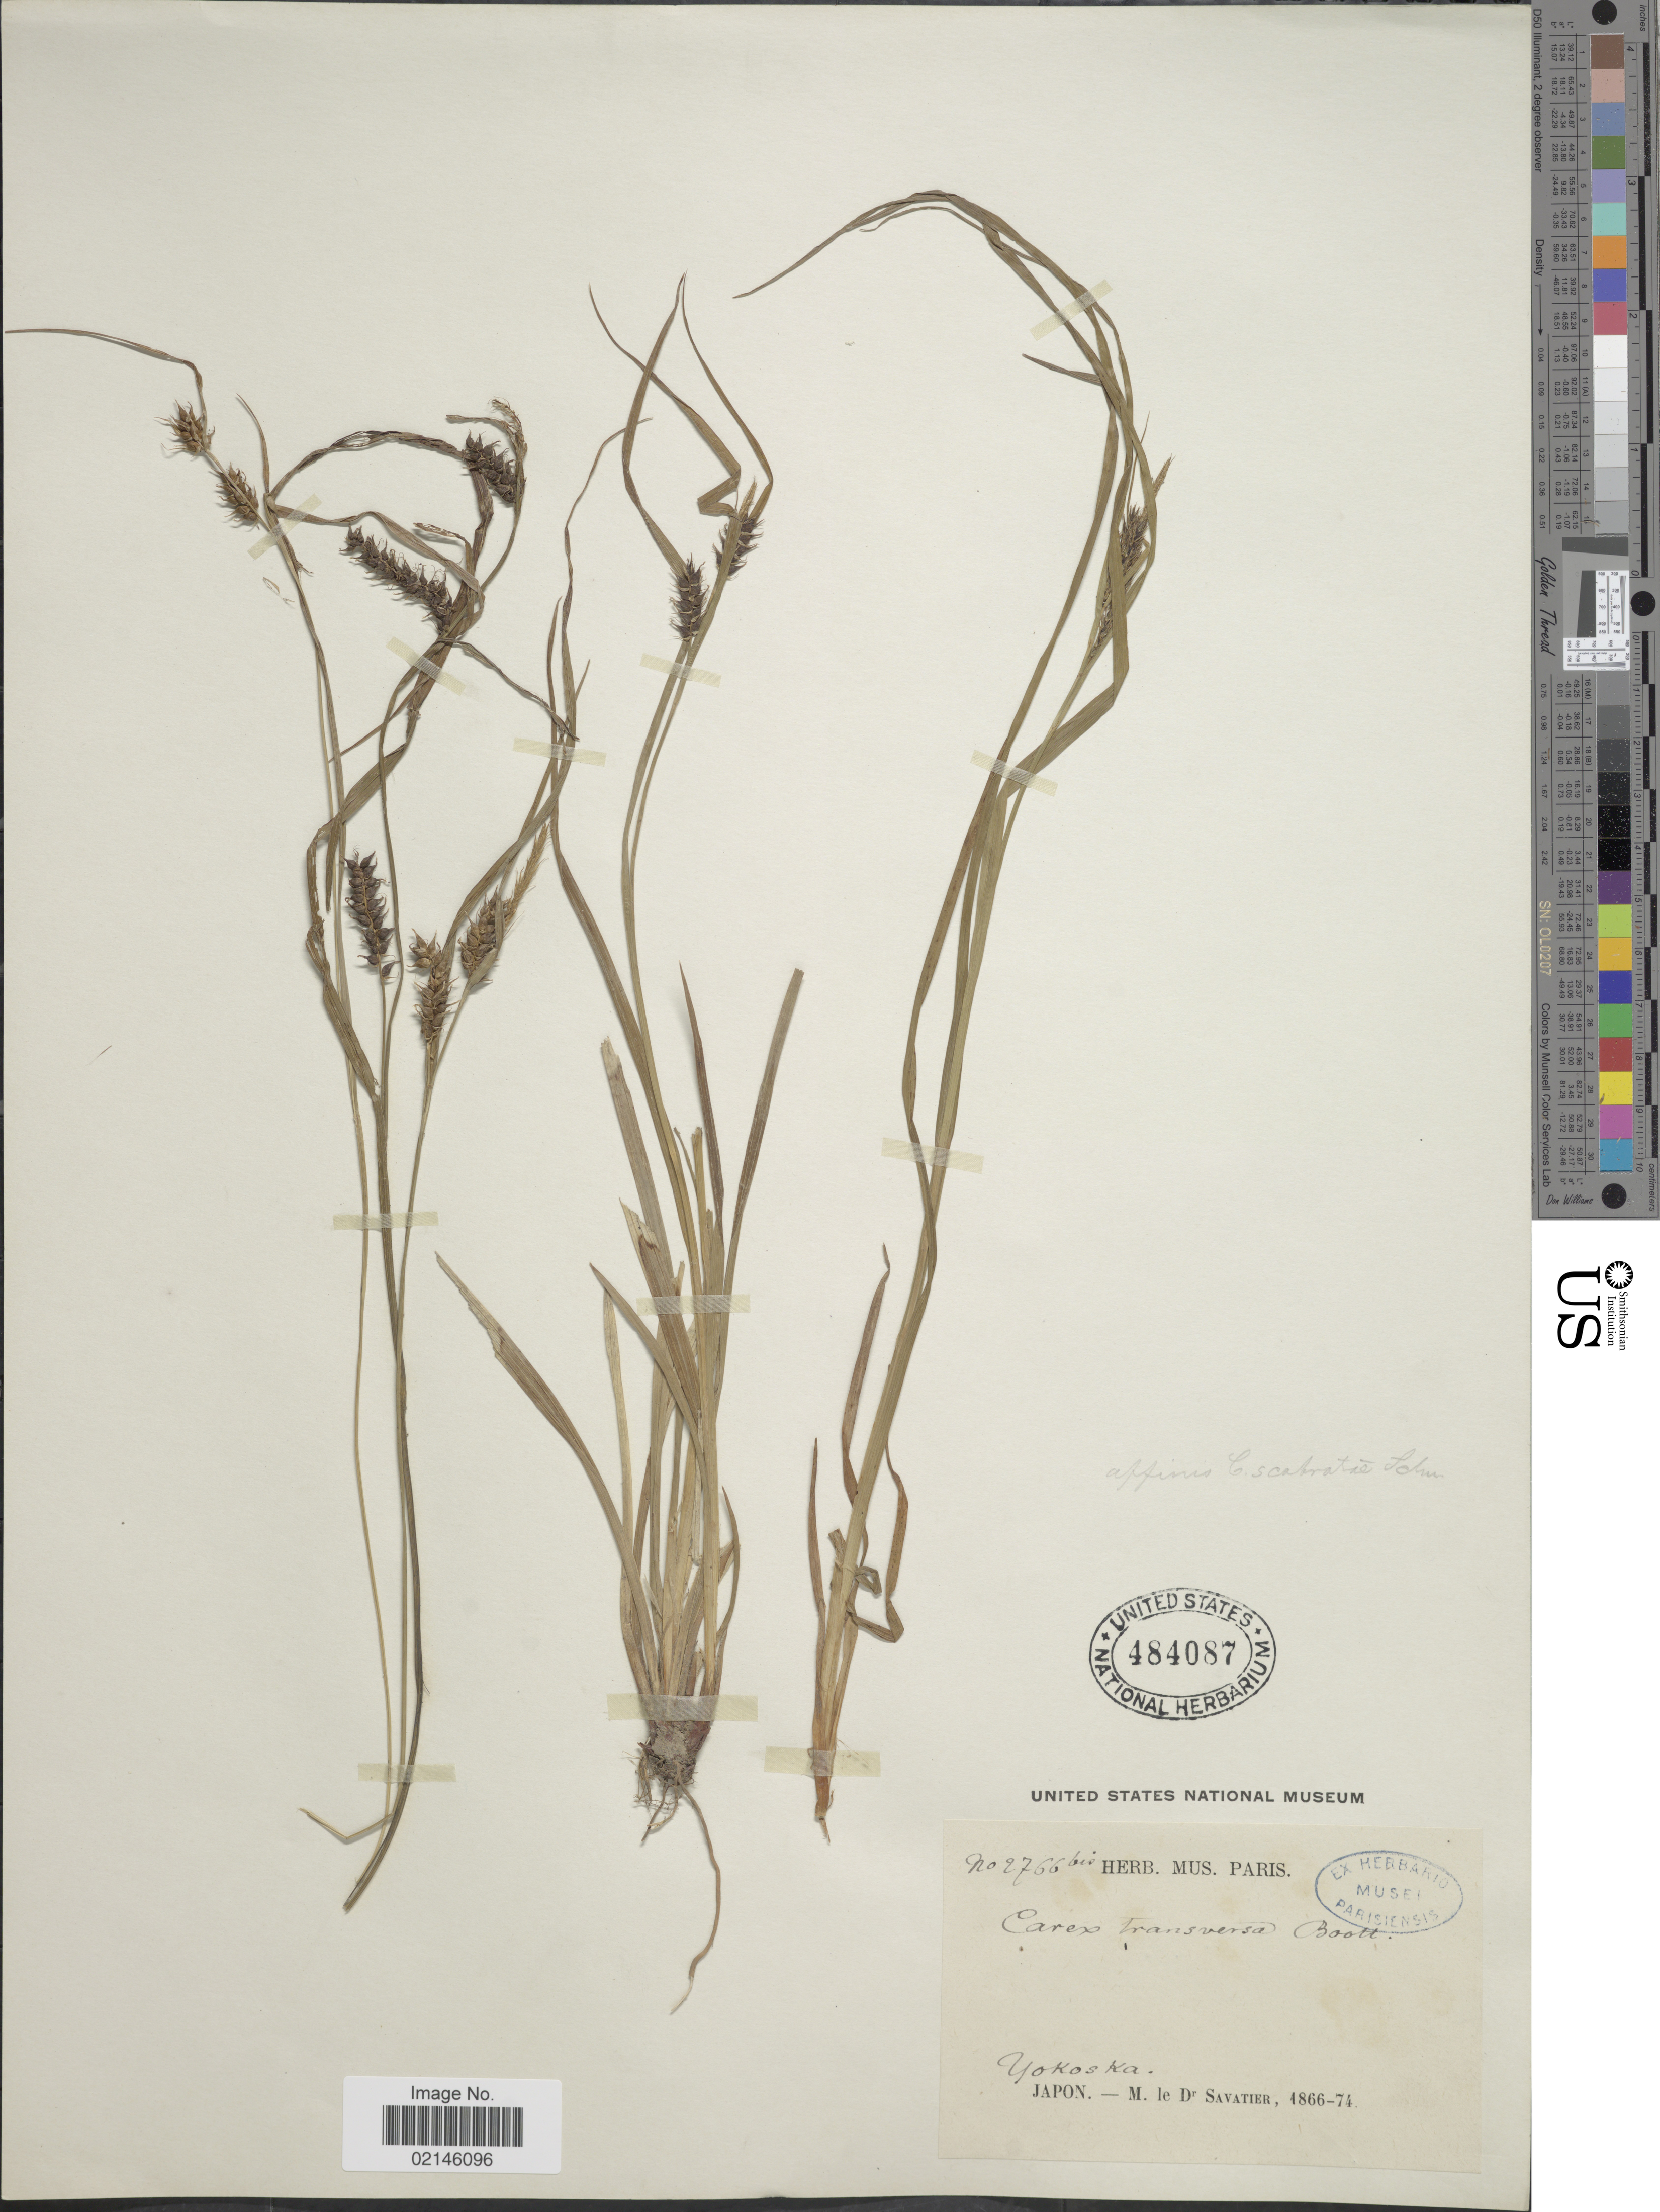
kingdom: Plantae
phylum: Tracheophyta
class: Liliopsida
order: Poales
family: Cyperaceae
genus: Carex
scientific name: Carex brownii subsp. transversa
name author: (Boott) J. Kern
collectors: M. Savatier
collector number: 2766bis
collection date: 1866/1874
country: Japan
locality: Yokoska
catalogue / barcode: US 484087